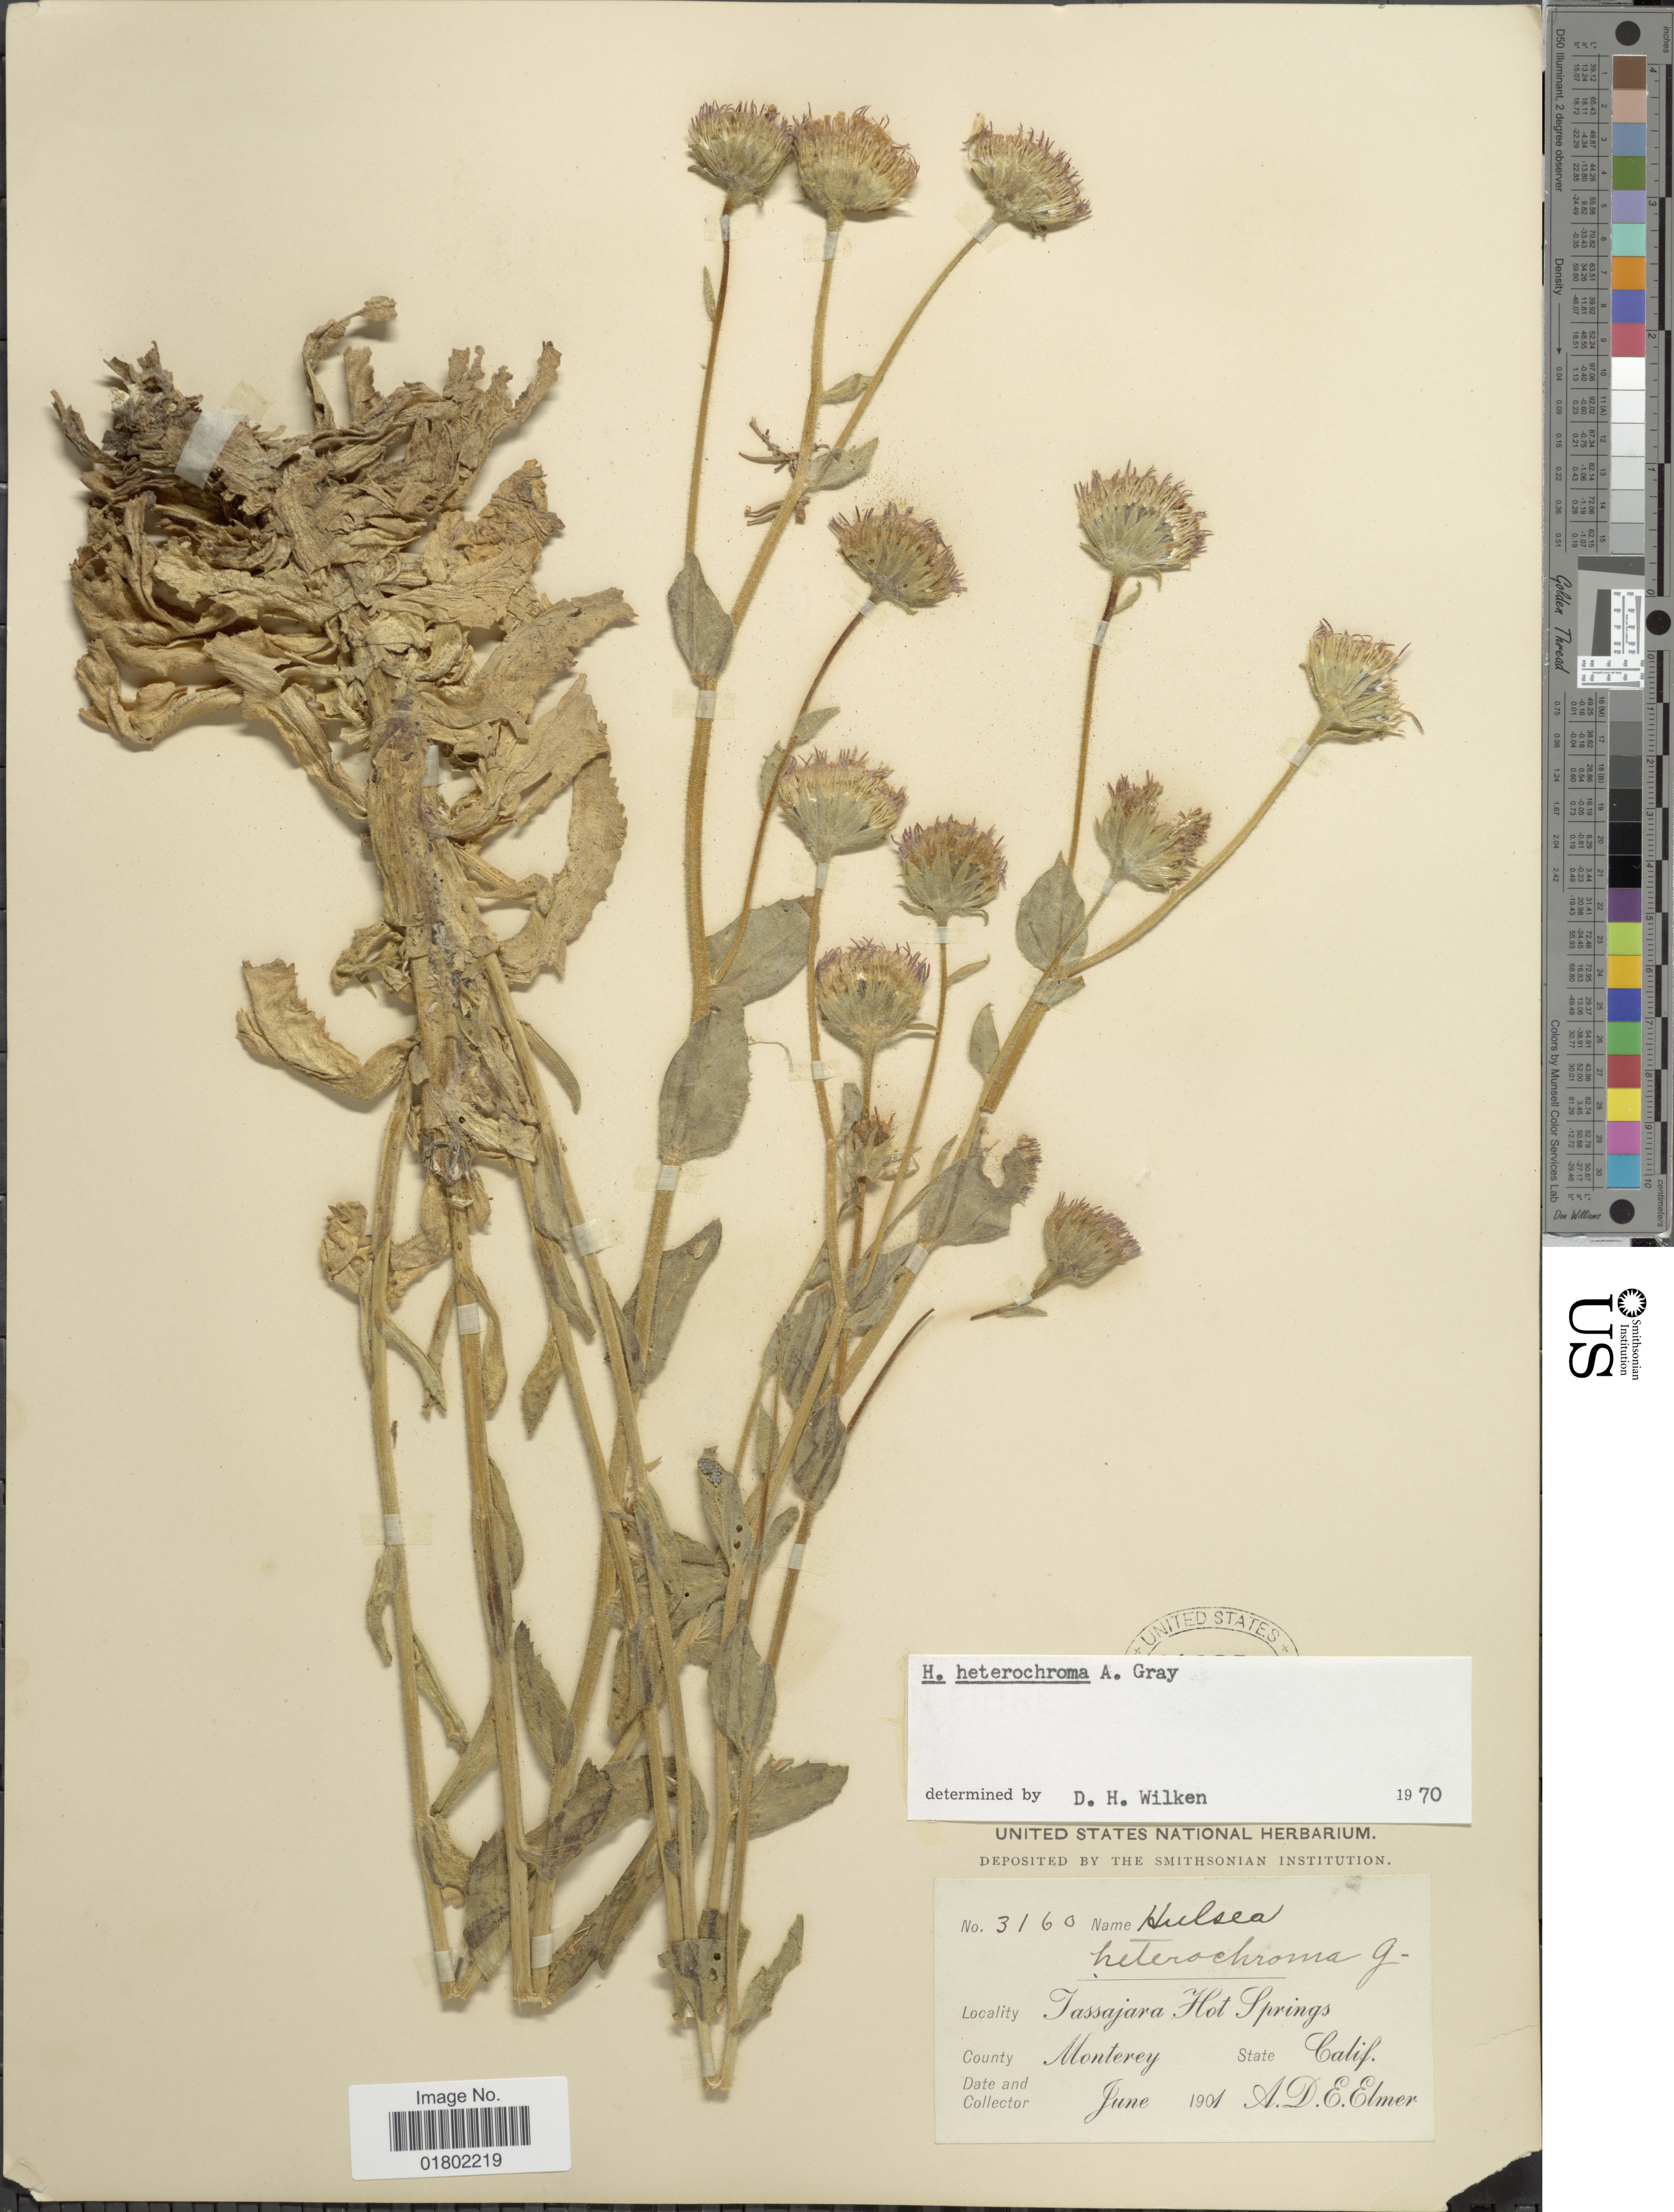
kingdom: Plantae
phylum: Tracheophyta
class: Magnoliopsida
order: Asterales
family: Asteraceae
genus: Hulsea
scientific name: Hulsea heterochroma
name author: A. Gray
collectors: A. D. E. Elmer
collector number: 3160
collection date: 1901-06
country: United States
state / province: California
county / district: Monterey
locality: Tassajara Hot Springs, Monterey